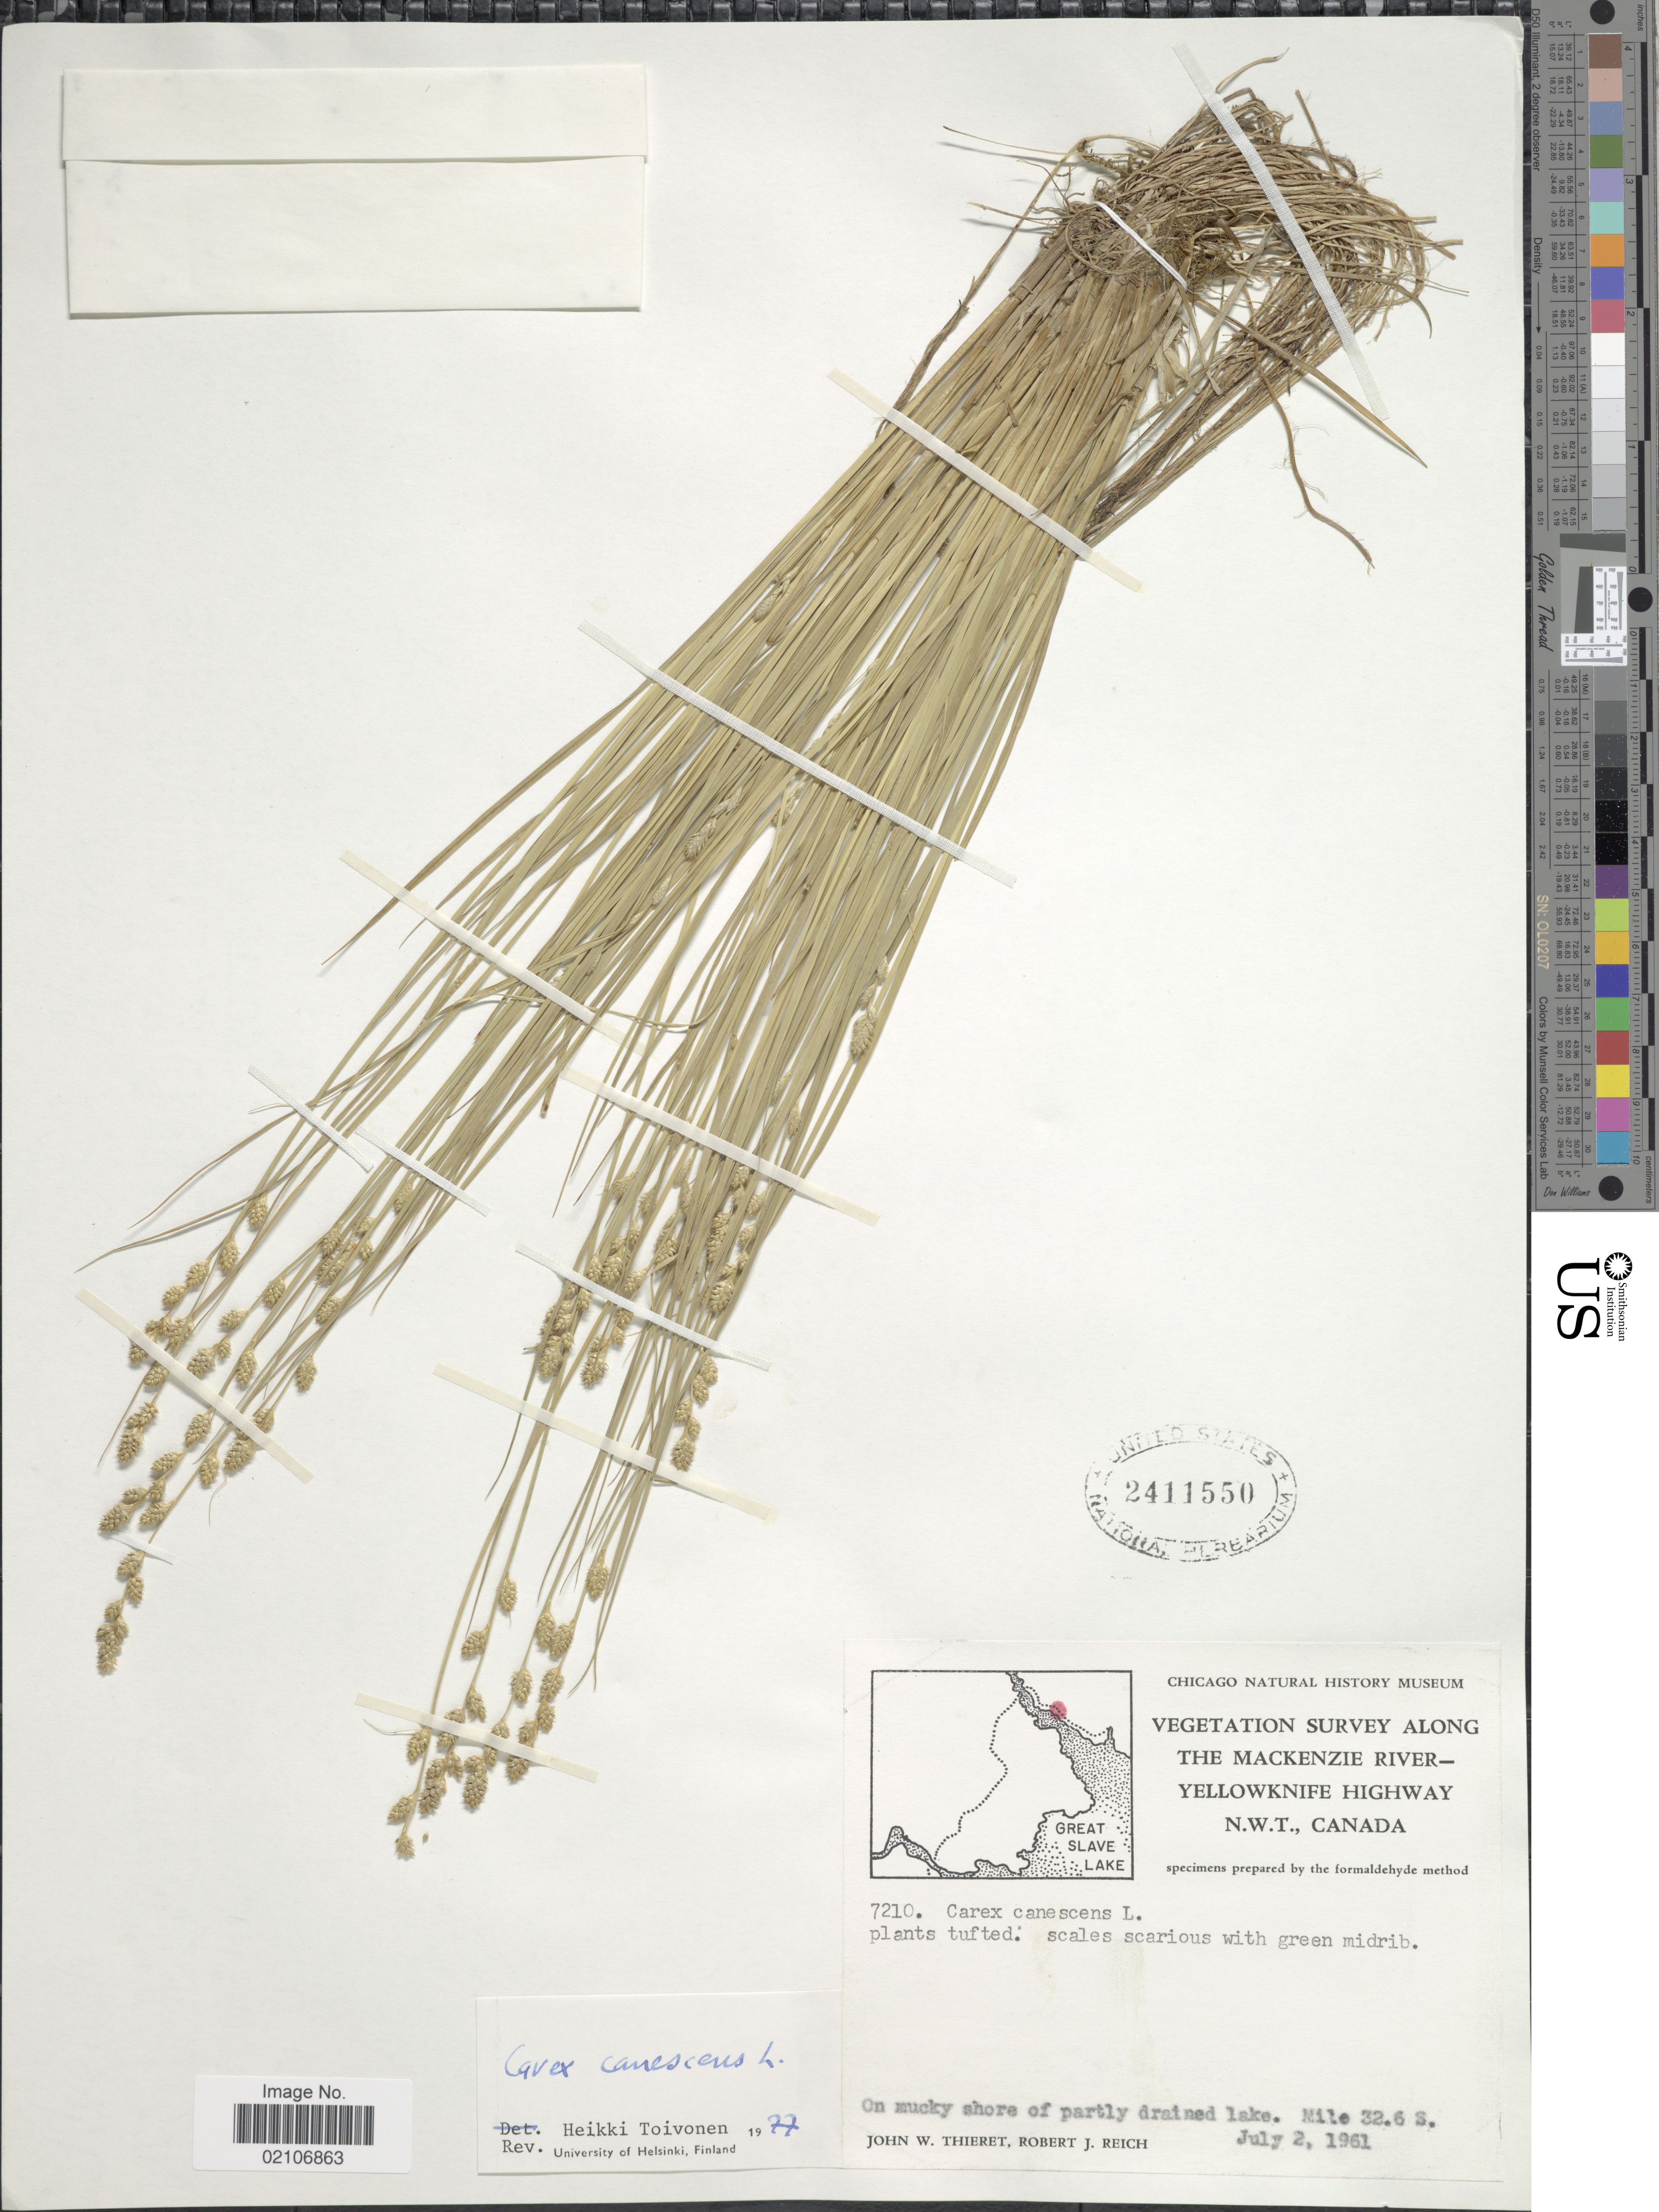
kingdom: Plantae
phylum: Tracheophyta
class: Liliopsida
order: Poales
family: Cyperaceae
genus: Carex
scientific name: Carex canescens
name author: L.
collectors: J. W. Thieret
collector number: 7210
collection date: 1961-07-02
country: Canada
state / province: Northwest Territories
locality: The Mackenzie River-Yellowknife Highway. On mucky shore of Partly drained lake, Mile 22.6 S.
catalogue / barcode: US 2411550